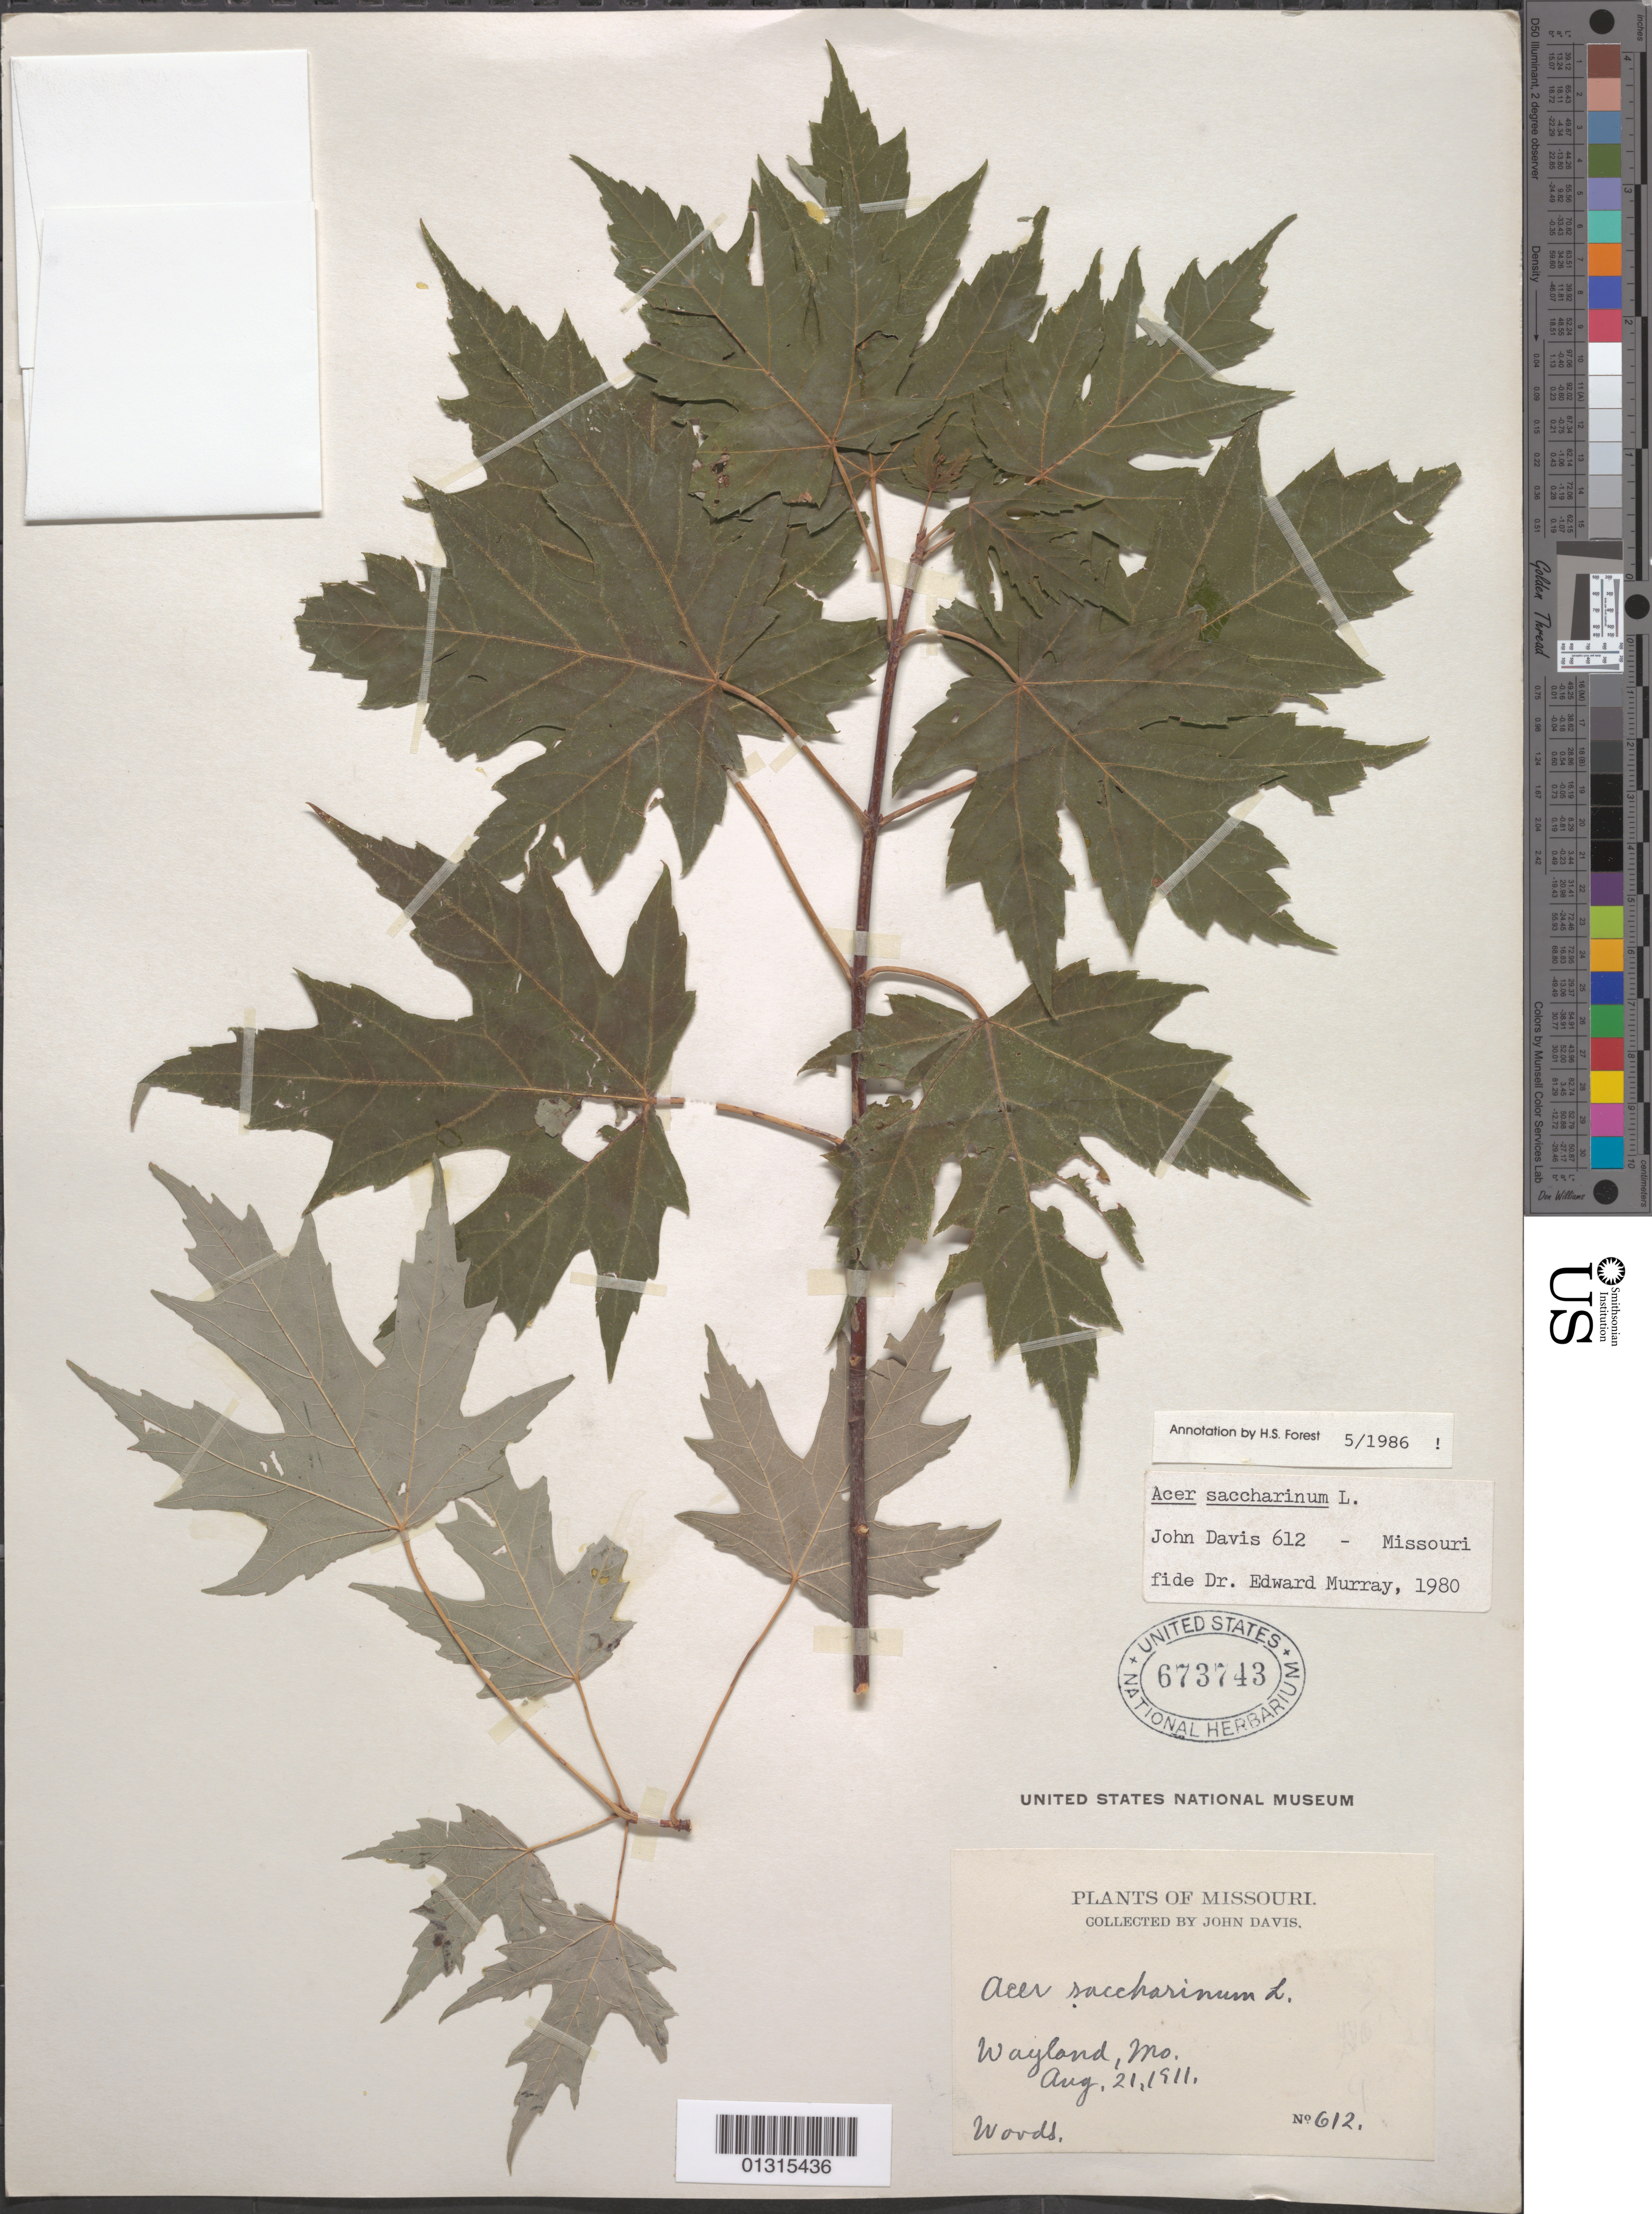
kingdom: Plantae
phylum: Tracheophyta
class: Magnoliopsida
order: Sapindales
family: Sapindaceae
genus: Acer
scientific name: Acer saccharinum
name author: L.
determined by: Forest, H. S.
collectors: J. Davis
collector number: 612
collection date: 1911-08-21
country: United States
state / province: Missouri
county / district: Clark County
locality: Wayland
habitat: Woods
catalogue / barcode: US 673743